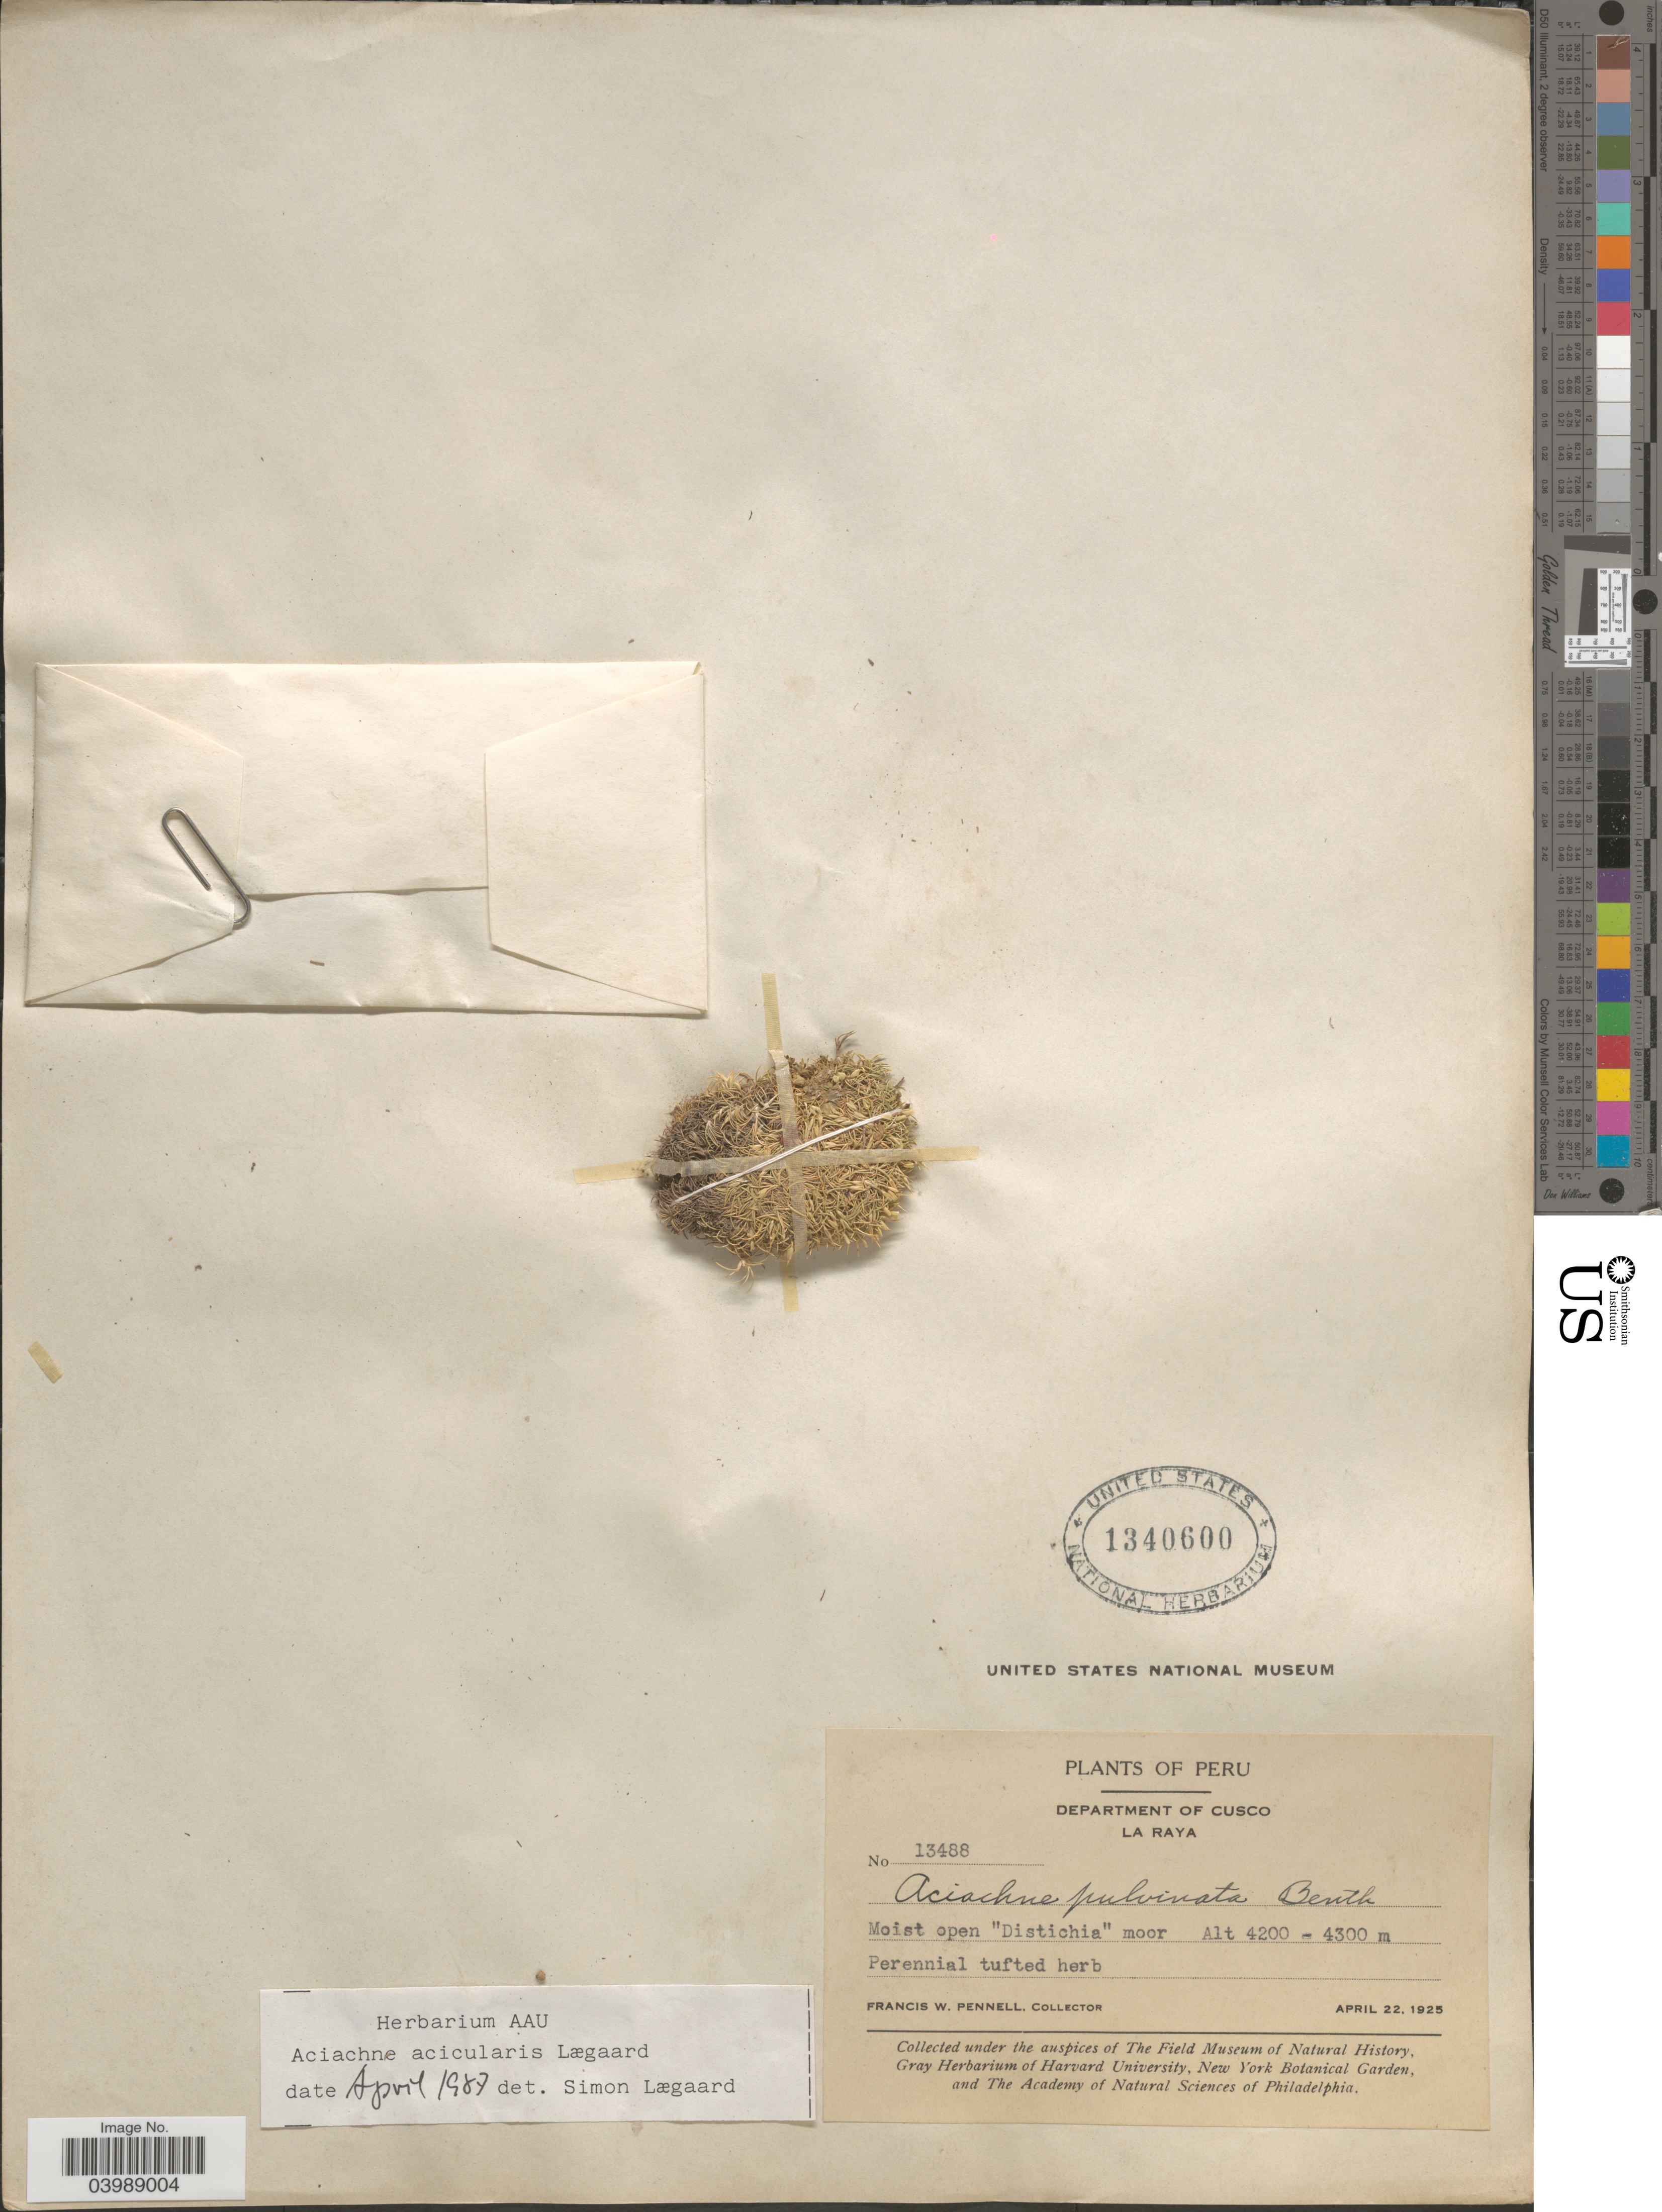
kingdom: Plantae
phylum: Tracheophyta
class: Liliopsida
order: Poales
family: Poaceae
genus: Aciachne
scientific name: Aciachne acicularis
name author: Lægaard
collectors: F. W. Pennell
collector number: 13488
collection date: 1925-04-22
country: Peru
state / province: Cusco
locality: Department of Cusco. La Raya.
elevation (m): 4200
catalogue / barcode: US 1340600